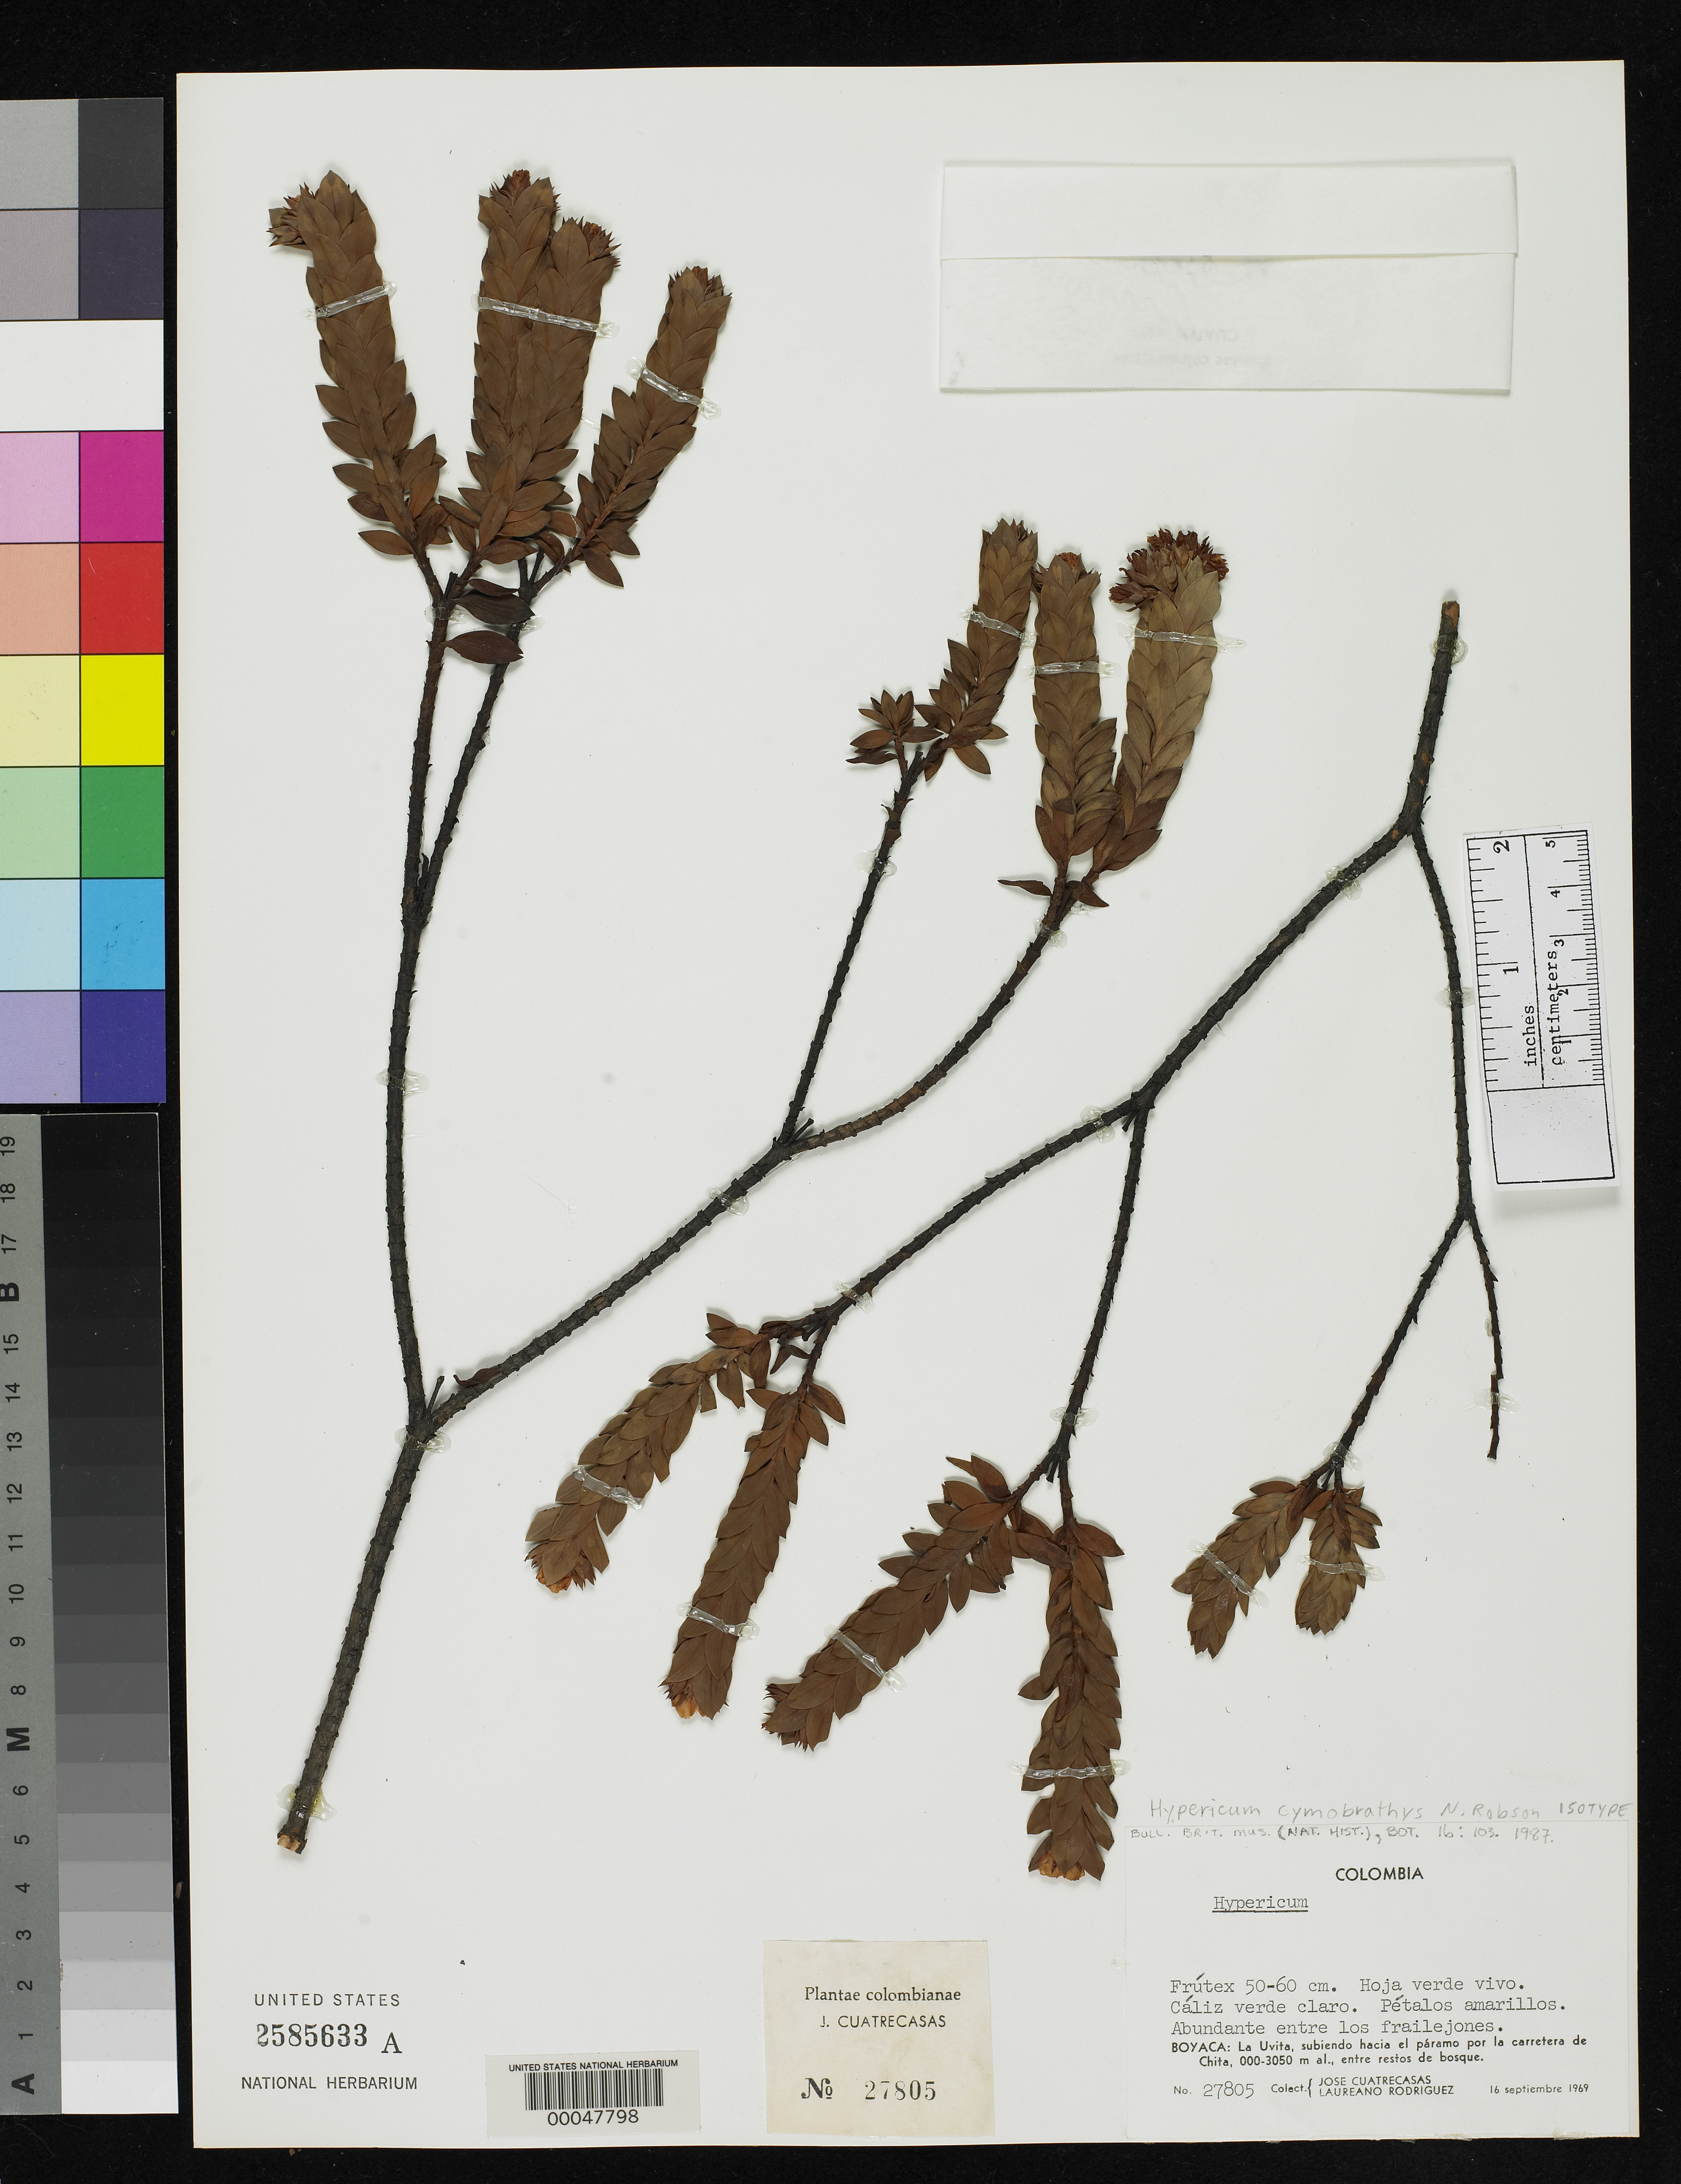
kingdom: Plantae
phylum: Tracheophyta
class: Magnoliopsida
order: Malpighiales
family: Hypericaceae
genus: Hypericum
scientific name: Hypericum cymobrathys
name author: N. Robson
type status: Isotype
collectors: J. Cuatrecasas & L. Rodriguez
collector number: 27805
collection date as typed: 16 Sep 1969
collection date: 1969-09-16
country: Colombia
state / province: Boyacá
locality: LaUvita.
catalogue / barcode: US 2585633